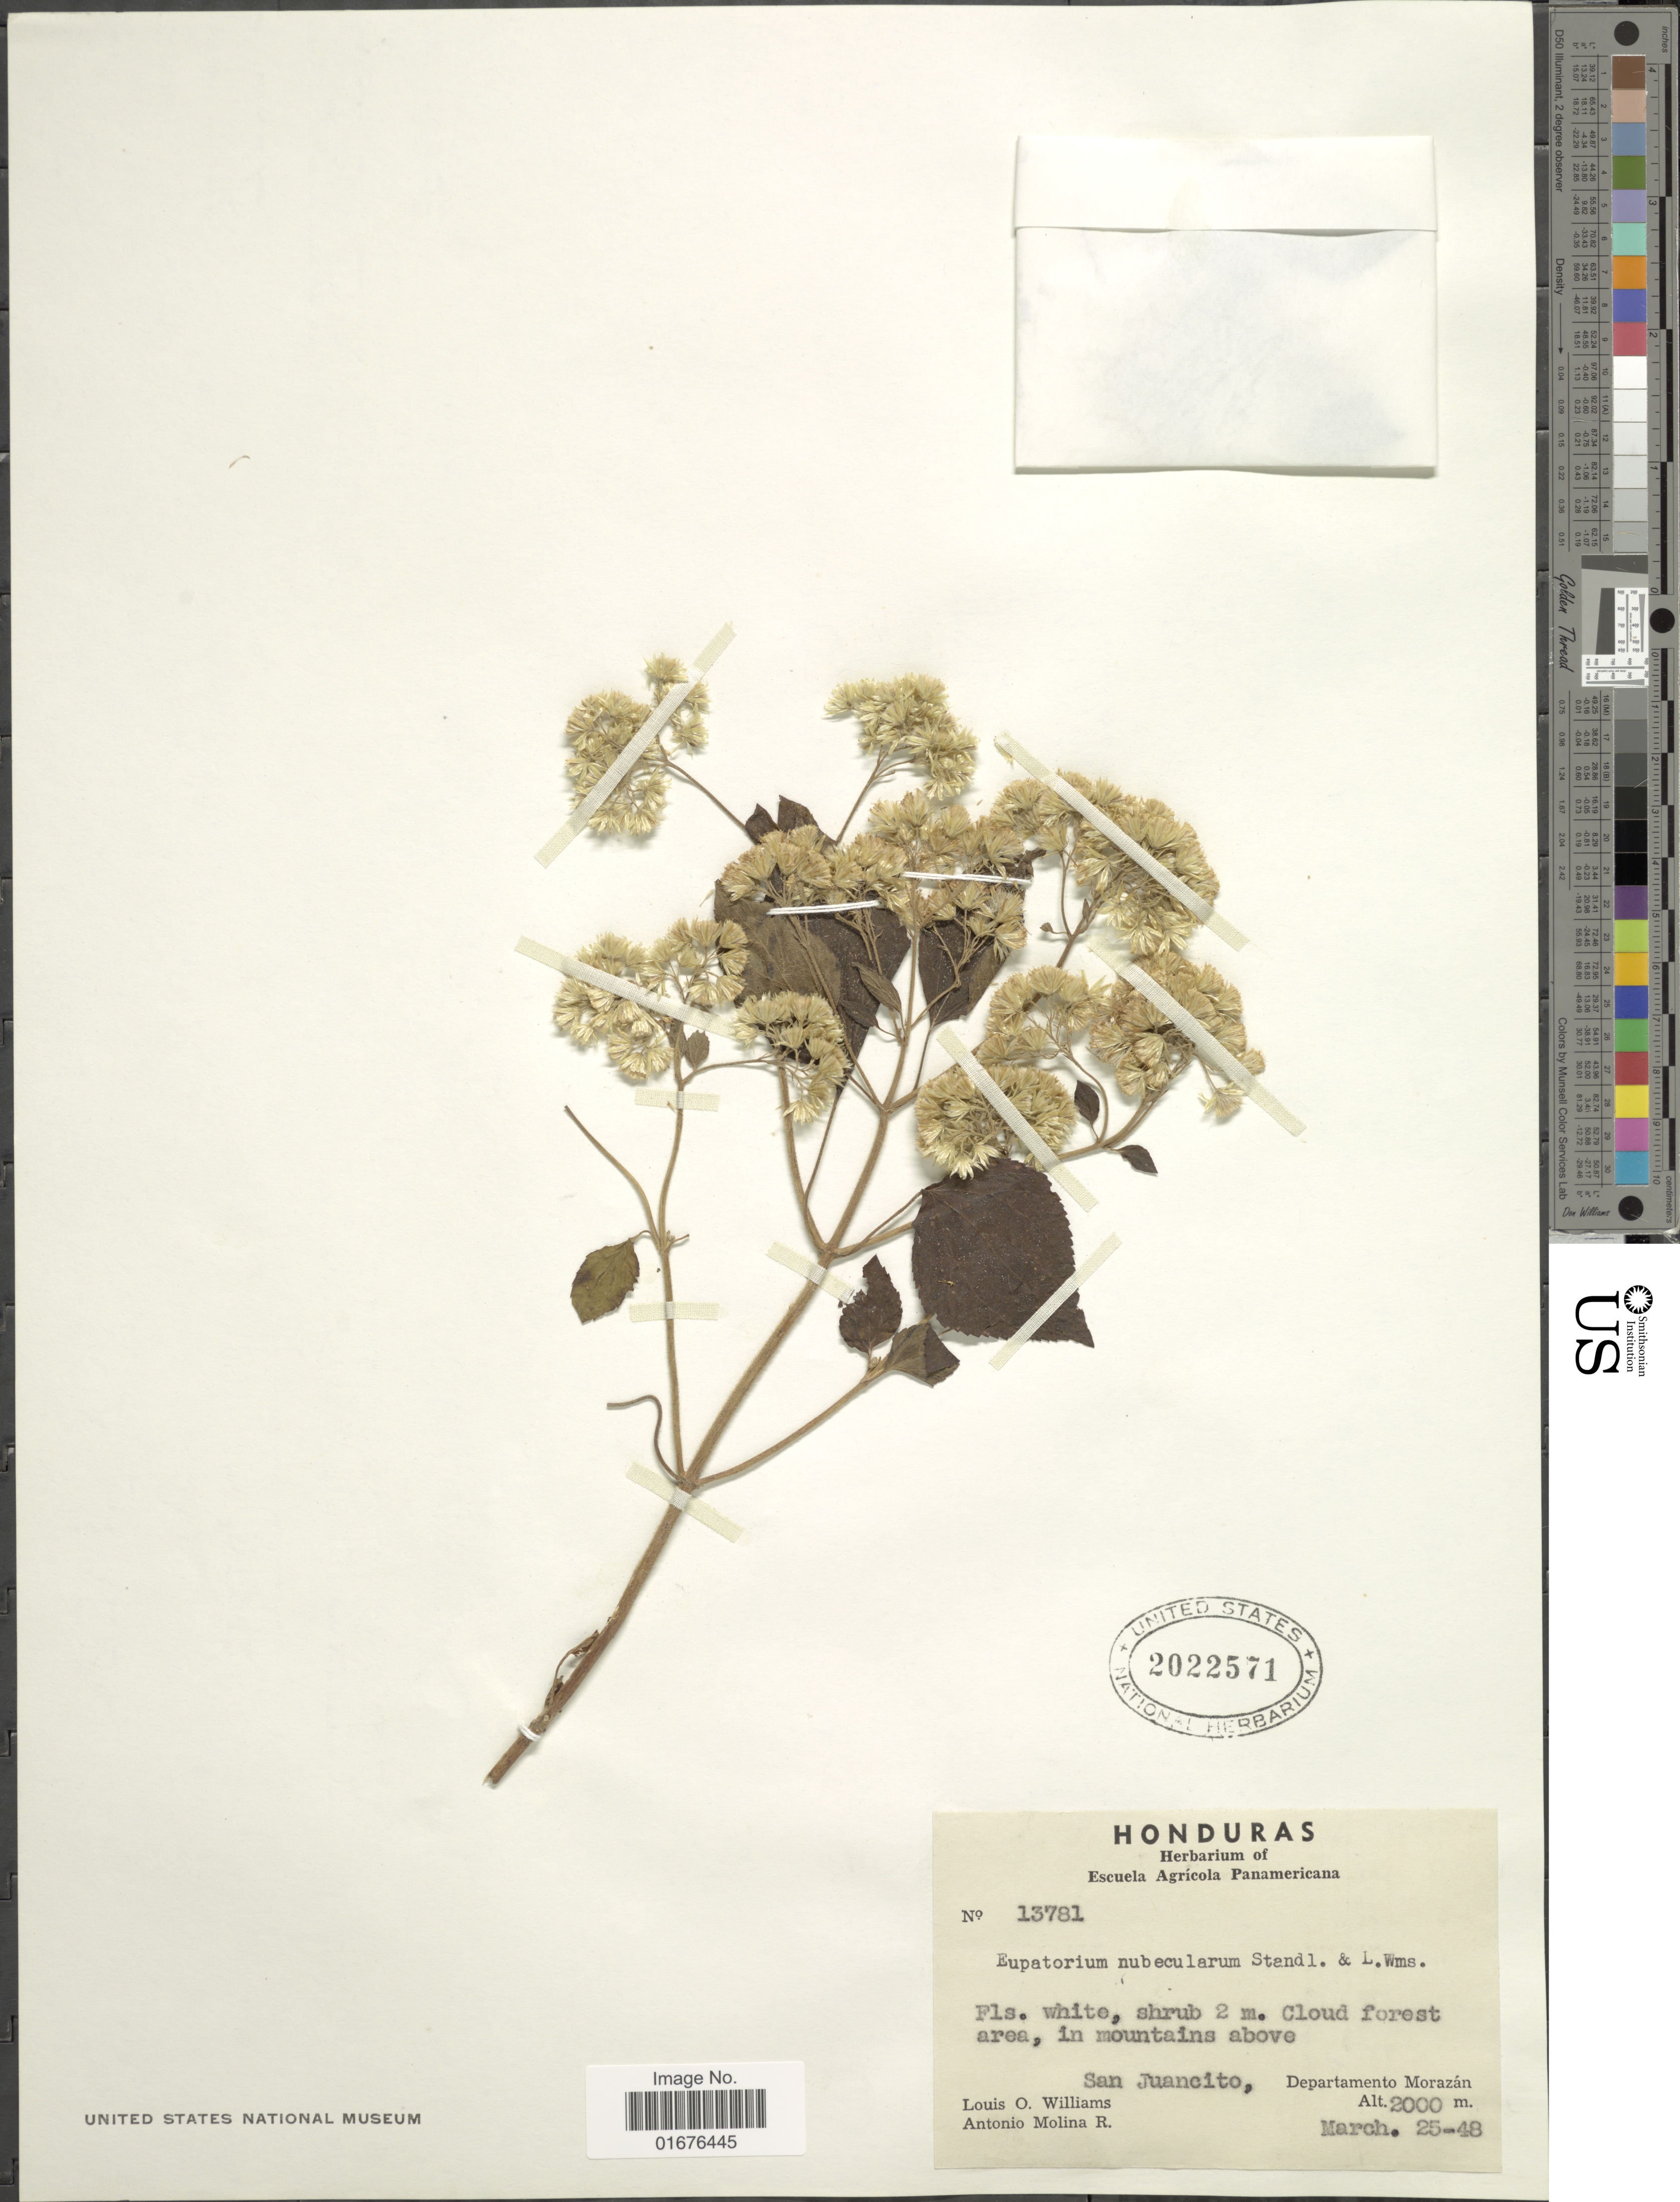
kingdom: Plantae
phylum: Tracheophyta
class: Magnoliopsida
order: Asterales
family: Asteraceae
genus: Ageratina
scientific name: Ageratina pichinchensis var. bustamenta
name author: (DC.) R.M. King & H. Rob.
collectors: L. O. Williams & A. Molina R.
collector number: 13781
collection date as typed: Transcribed d/m/y: 25/3/48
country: Honduras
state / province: Fco. Morazán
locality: Cloud forest area, in mountains above San Juancito, Departamento Morazán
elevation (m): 2000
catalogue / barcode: US 2022571